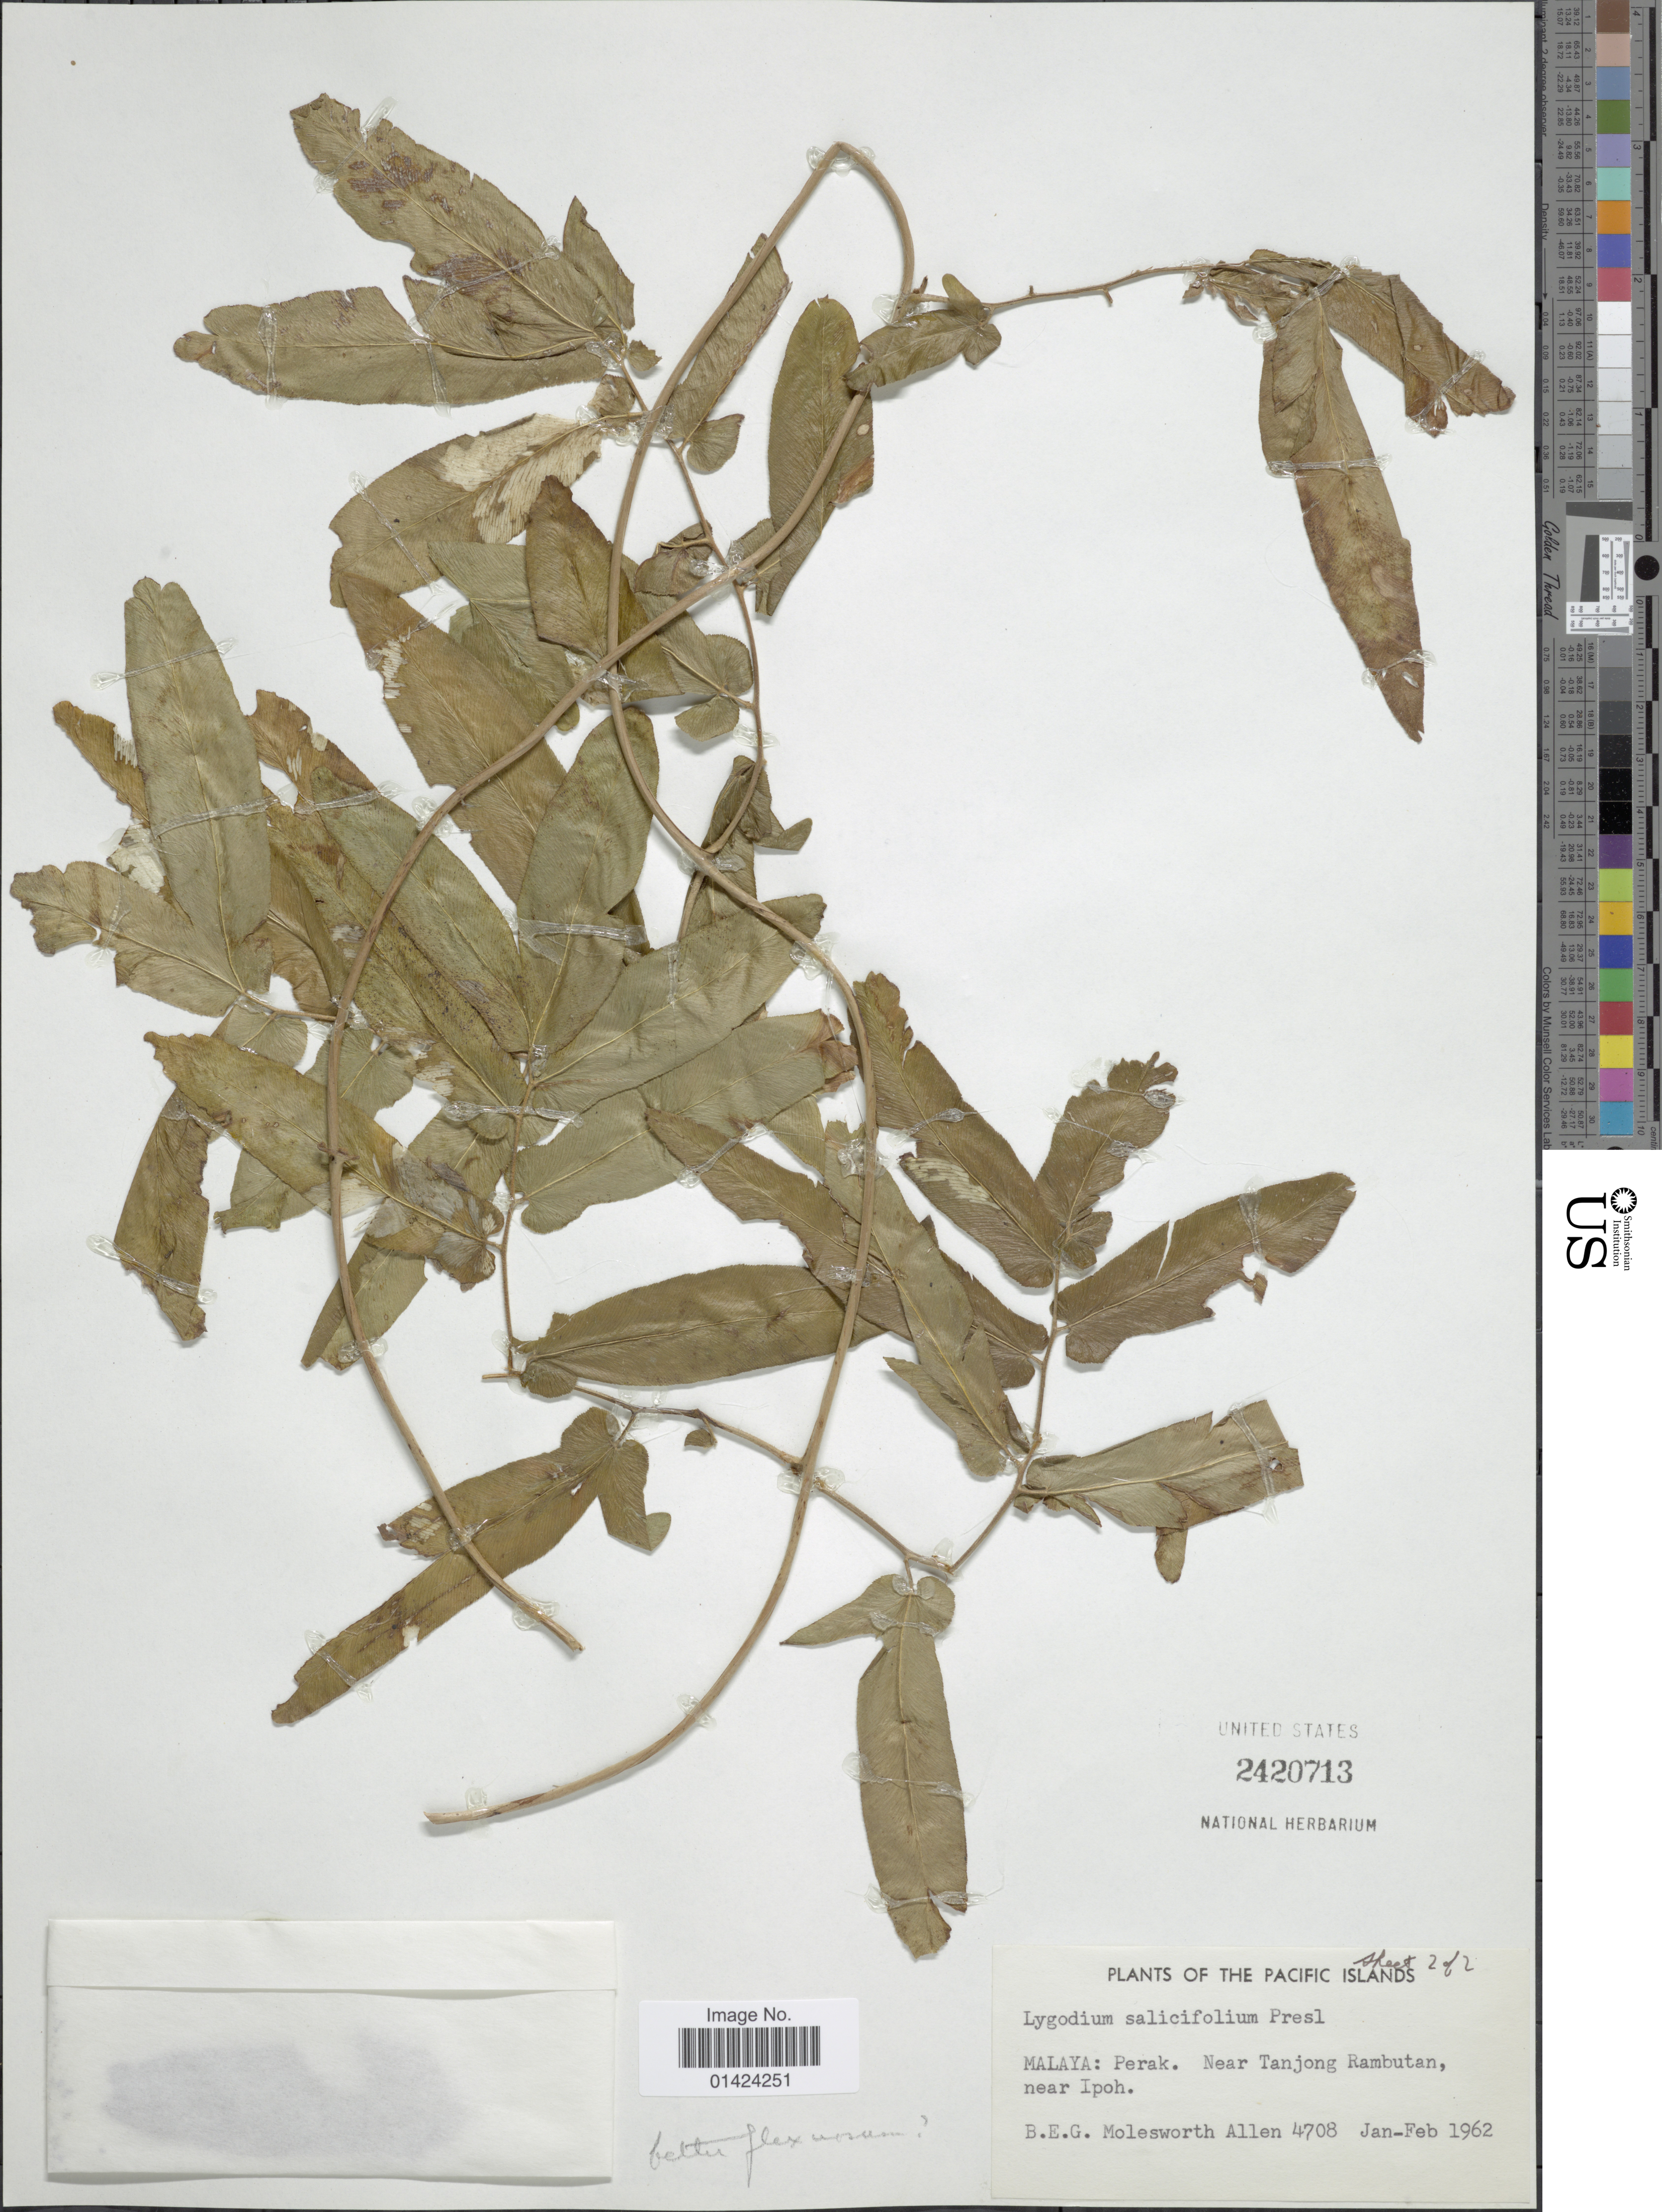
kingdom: Plantae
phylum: Tracheophyta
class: Polypodiopsida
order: Schizaeales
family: Lygodiaceae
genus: Lygodium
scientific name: Lygodium flexuosum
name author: Sw.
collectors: B. E. G. Molesworth-Allen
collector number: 4708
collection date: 1962-01/1962-02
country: Malaysia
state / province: Perak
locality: Malaya: Perak. Near Tanjong Rambutan, near Ipoh.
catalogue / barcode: US 2420713